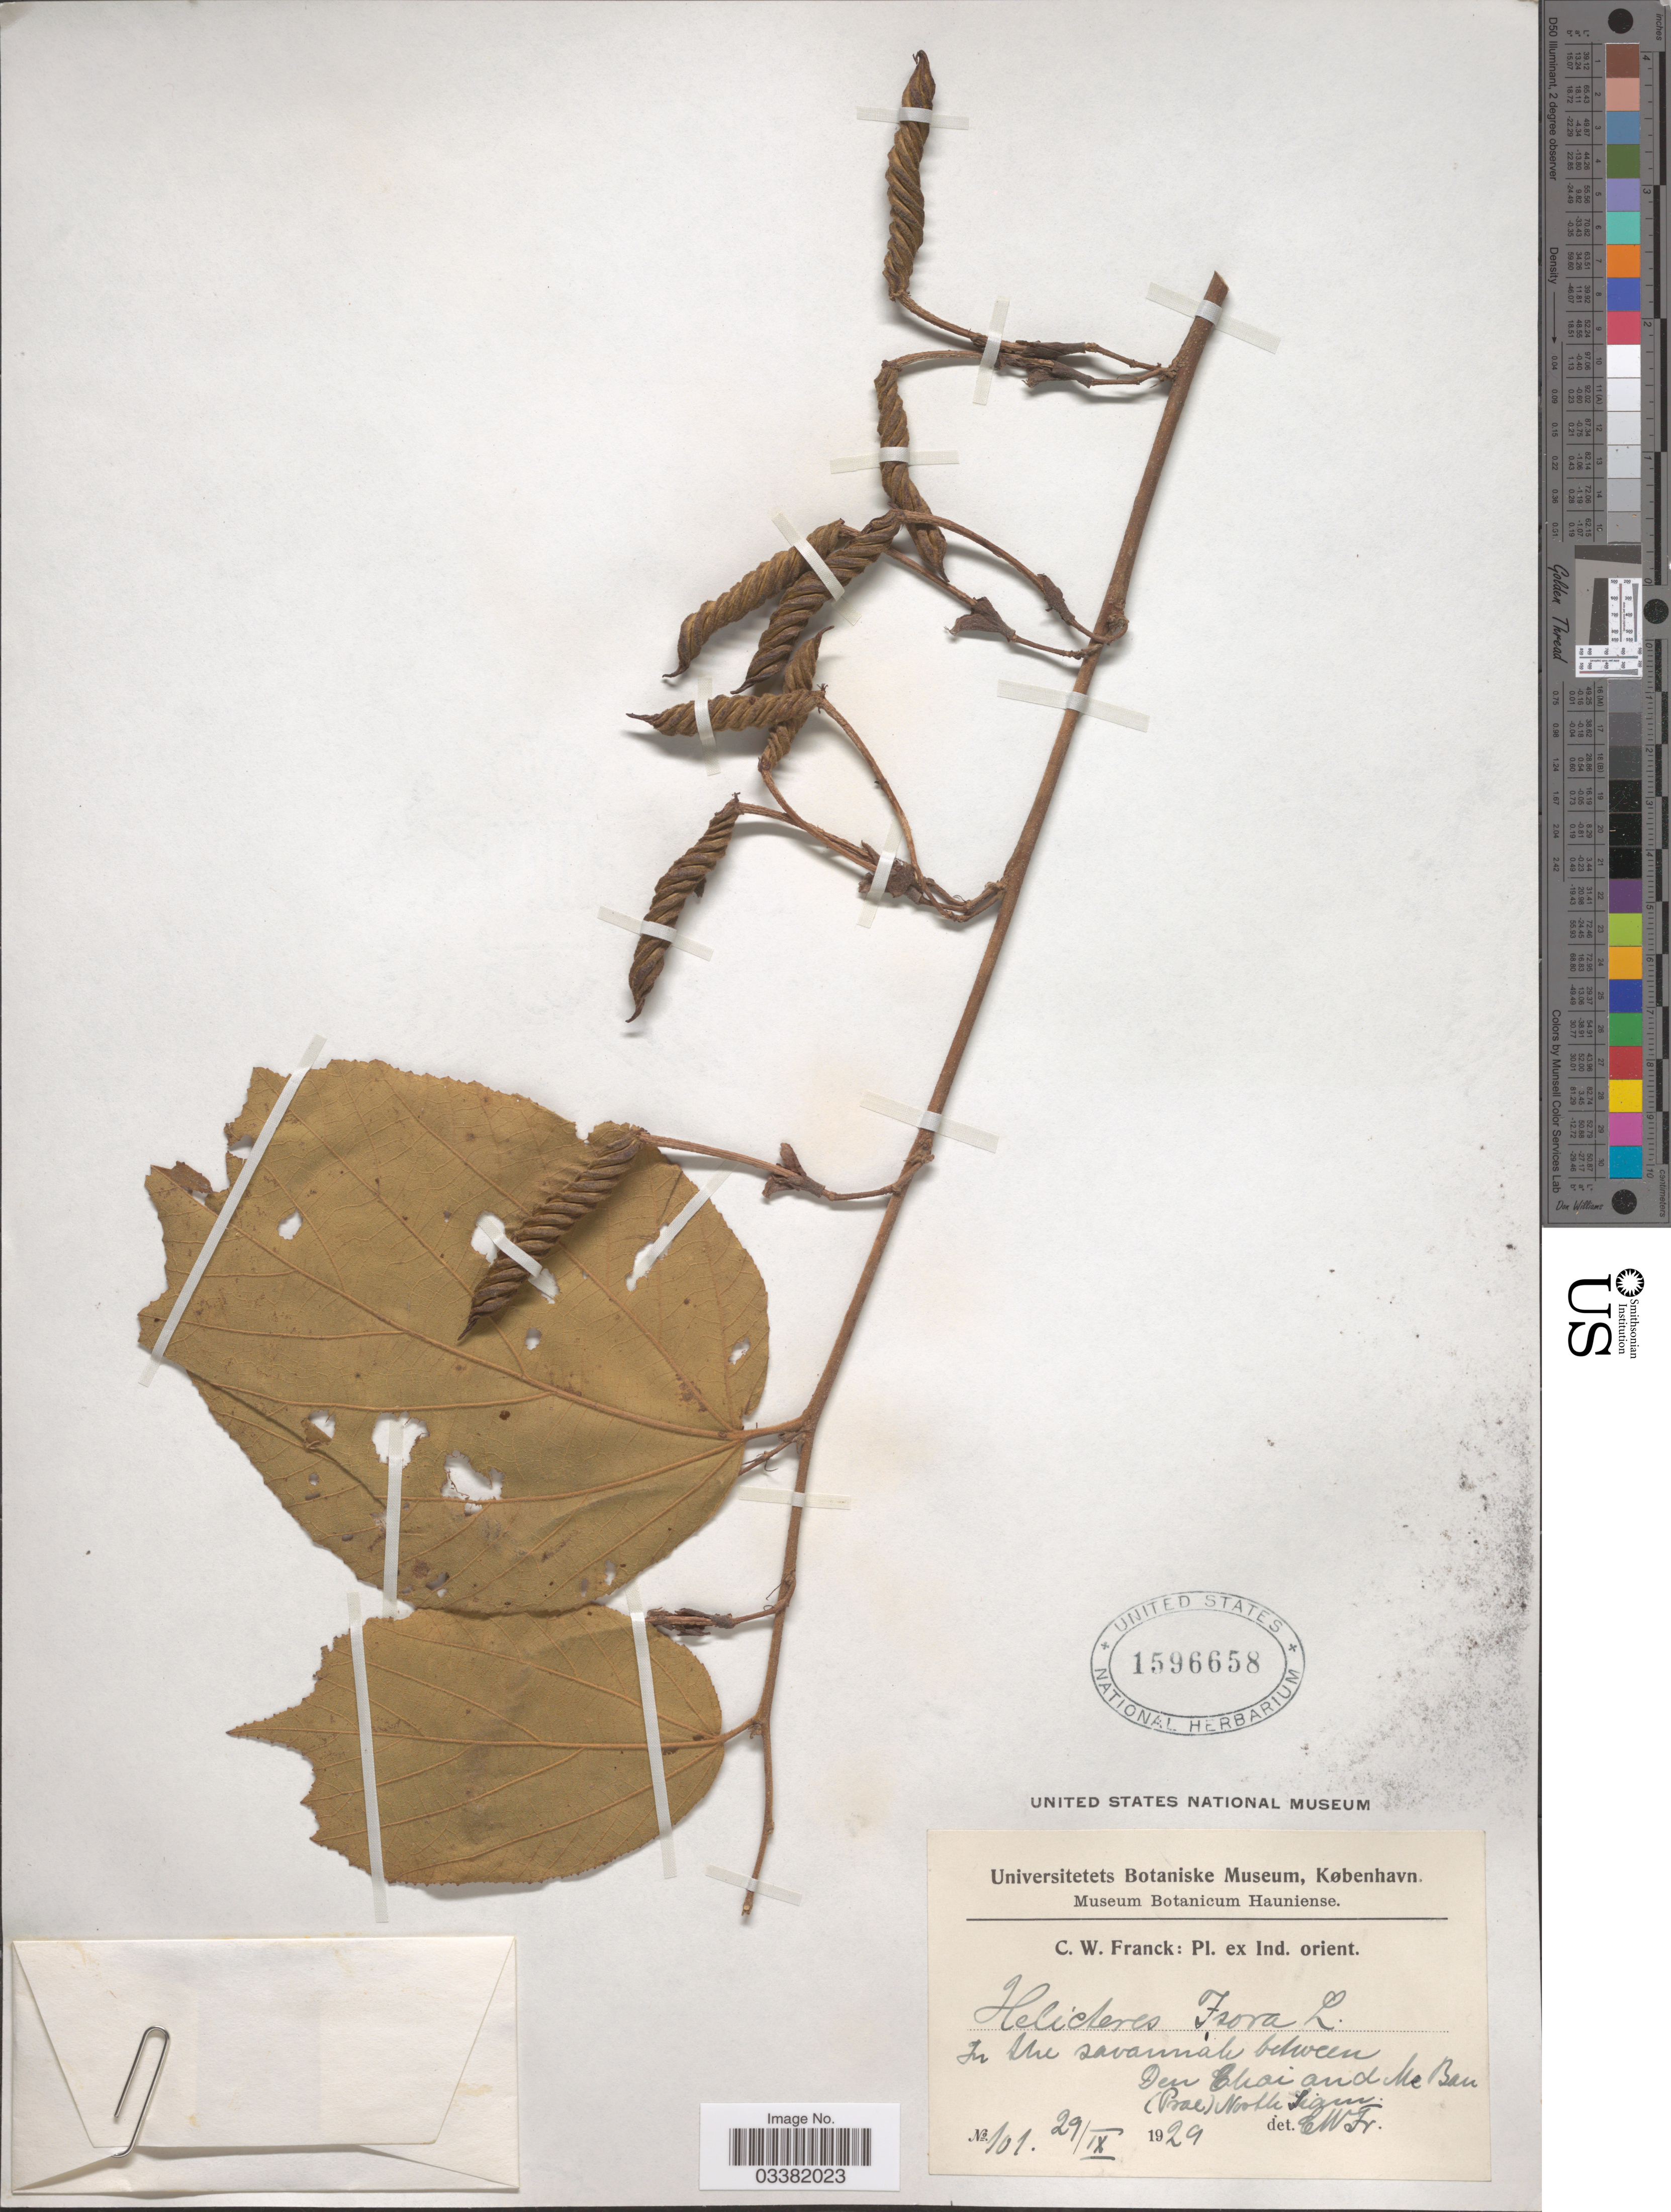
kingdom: Plantae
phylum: Tracheophyta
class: Magnoliopsida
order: Malvales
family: Malvaceae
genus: Helicteres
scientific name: Helicteres isora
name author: L.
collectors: C. Franck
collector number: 101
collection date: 1929-09-29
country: Thailand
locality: Ind. orient. In the savannah between Den Choi [interpreted] and Ne [interpreted] Beu [interpreted] (Prae [interpreted]) North Siam.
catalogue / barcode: US 1596658